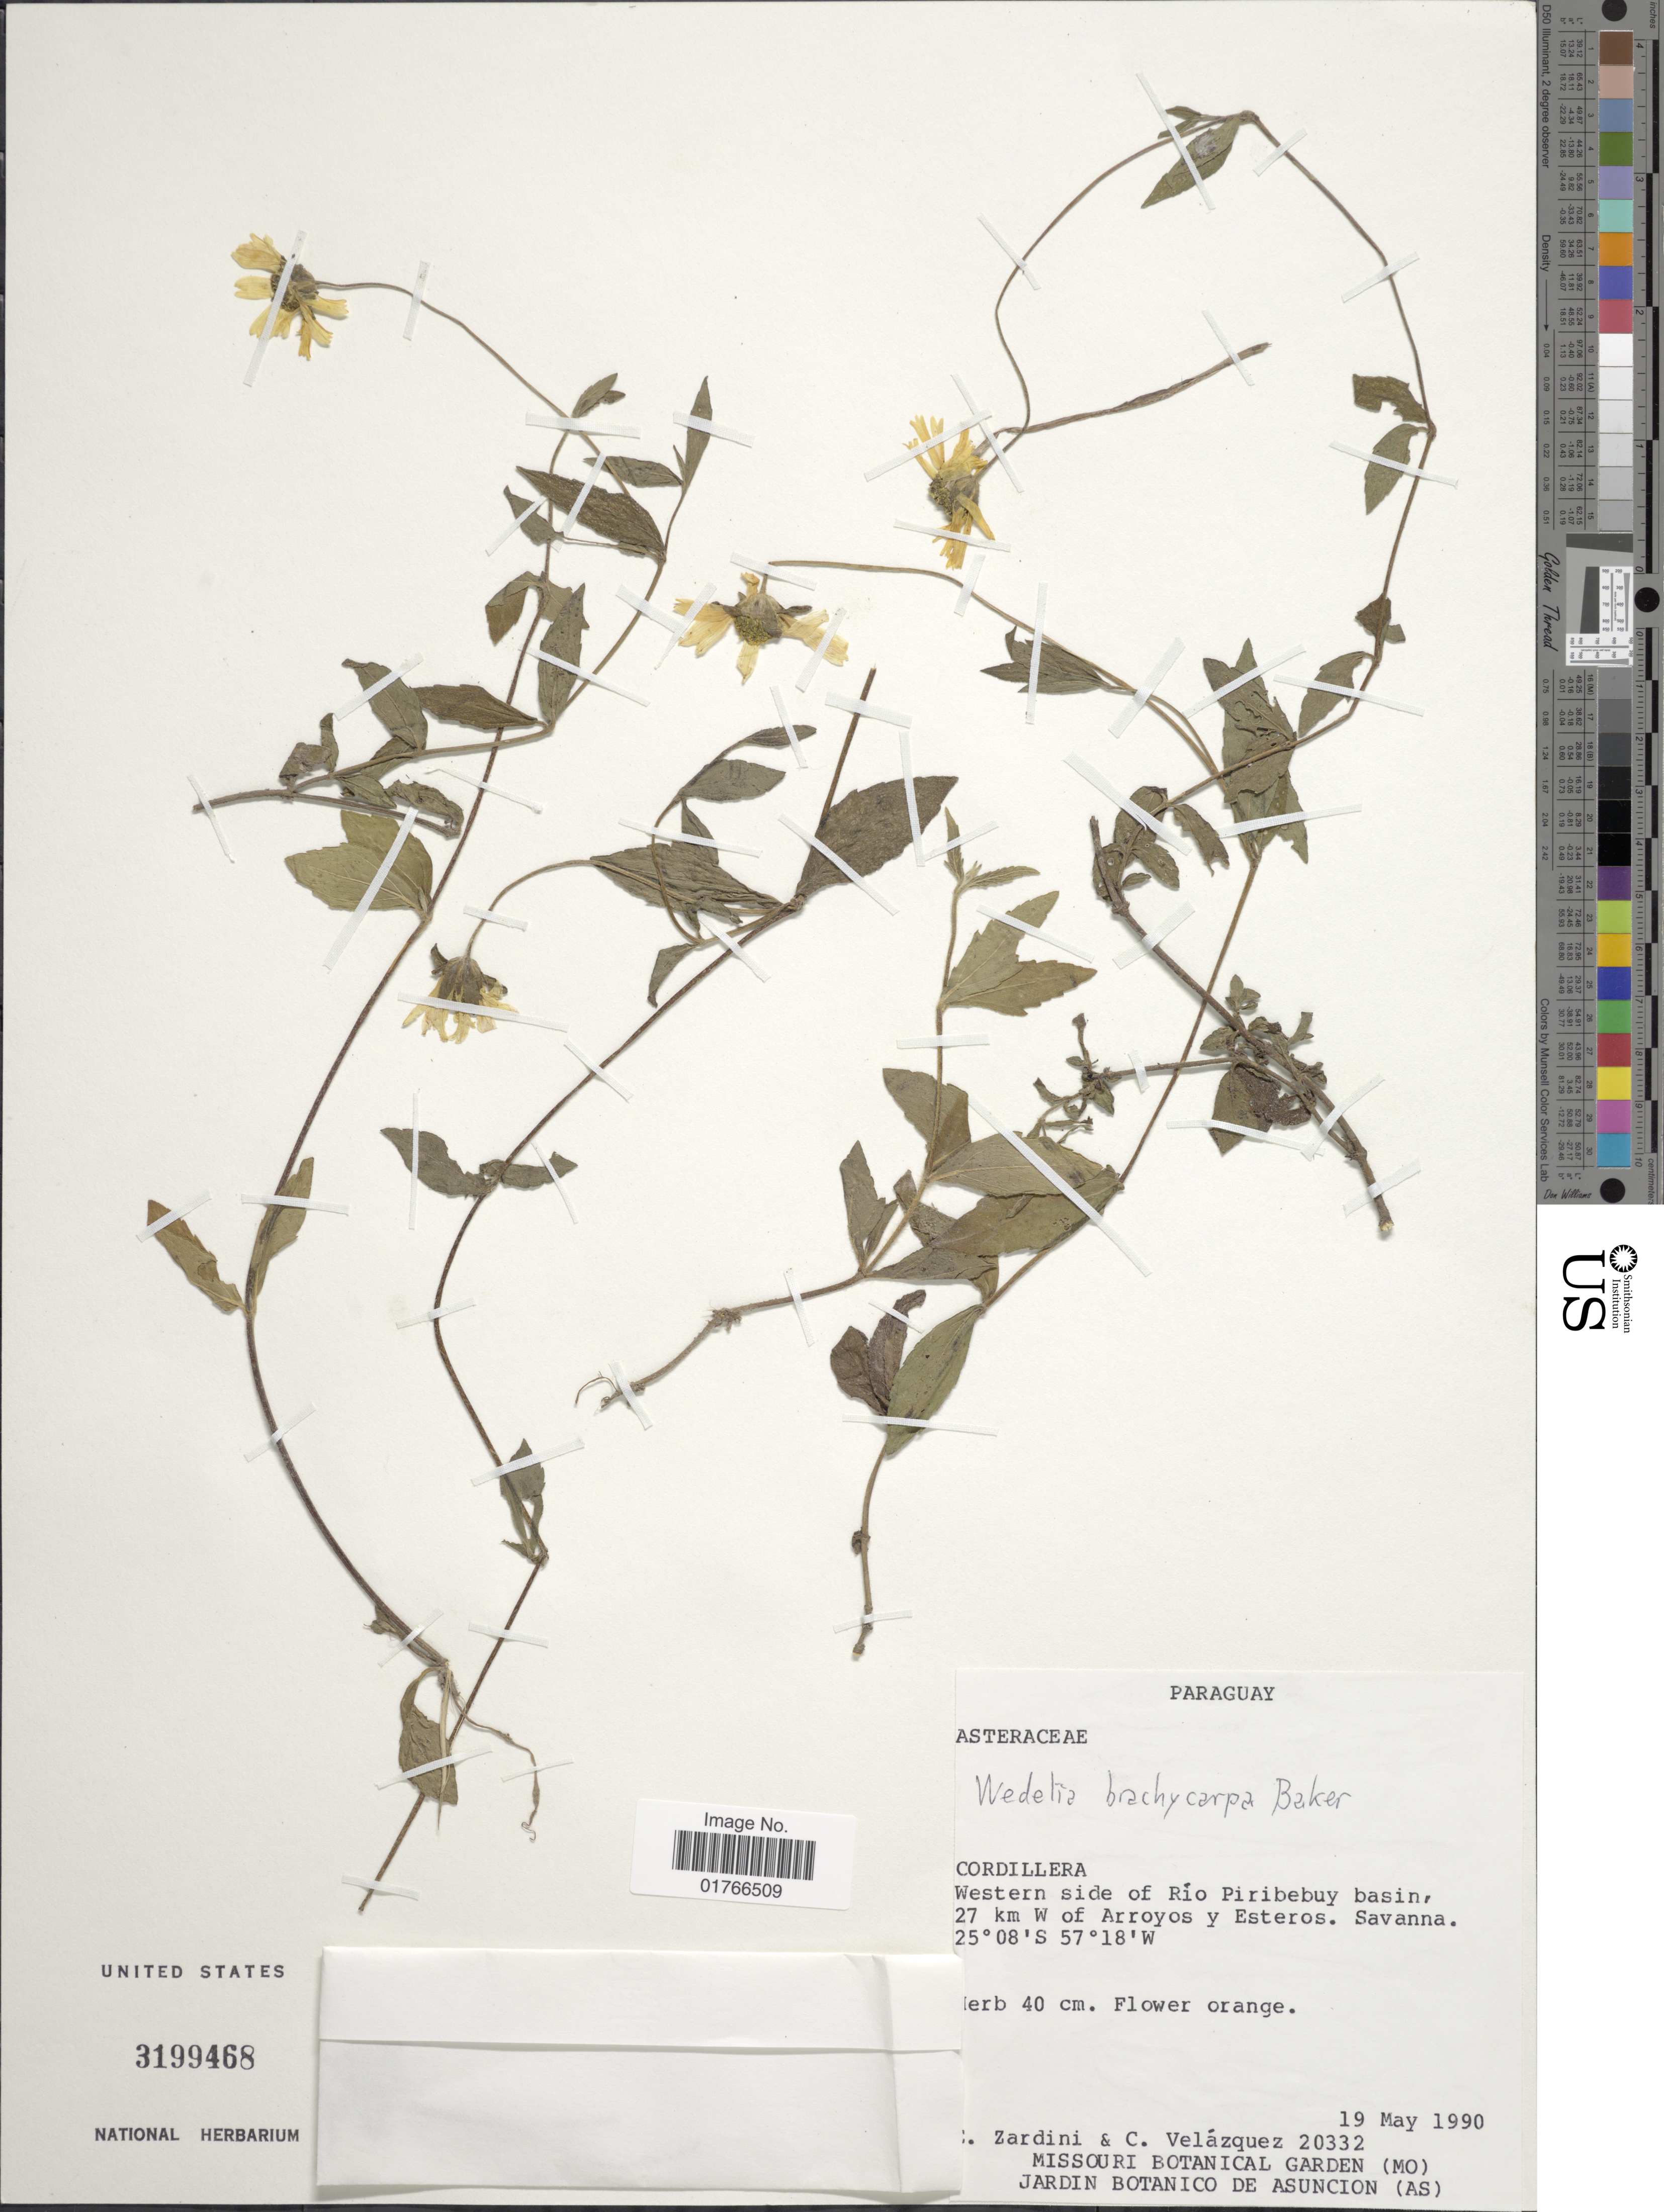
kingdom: Plantae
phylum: Tracheophyta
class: Magnoliopsida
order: Asterales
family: Asteraceae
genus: Sphagneticola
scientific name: Sphagneticola brachycarpa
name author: (Baker) Pruski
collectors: E. M. Zardini & C. Velázquez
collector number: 20332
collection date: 1990-05-19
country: Paraguay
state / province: Cordillera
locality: Western side of Rio Piribebuy basin, 27 km W of Arroyos y Esteros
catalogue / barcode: US 3199468